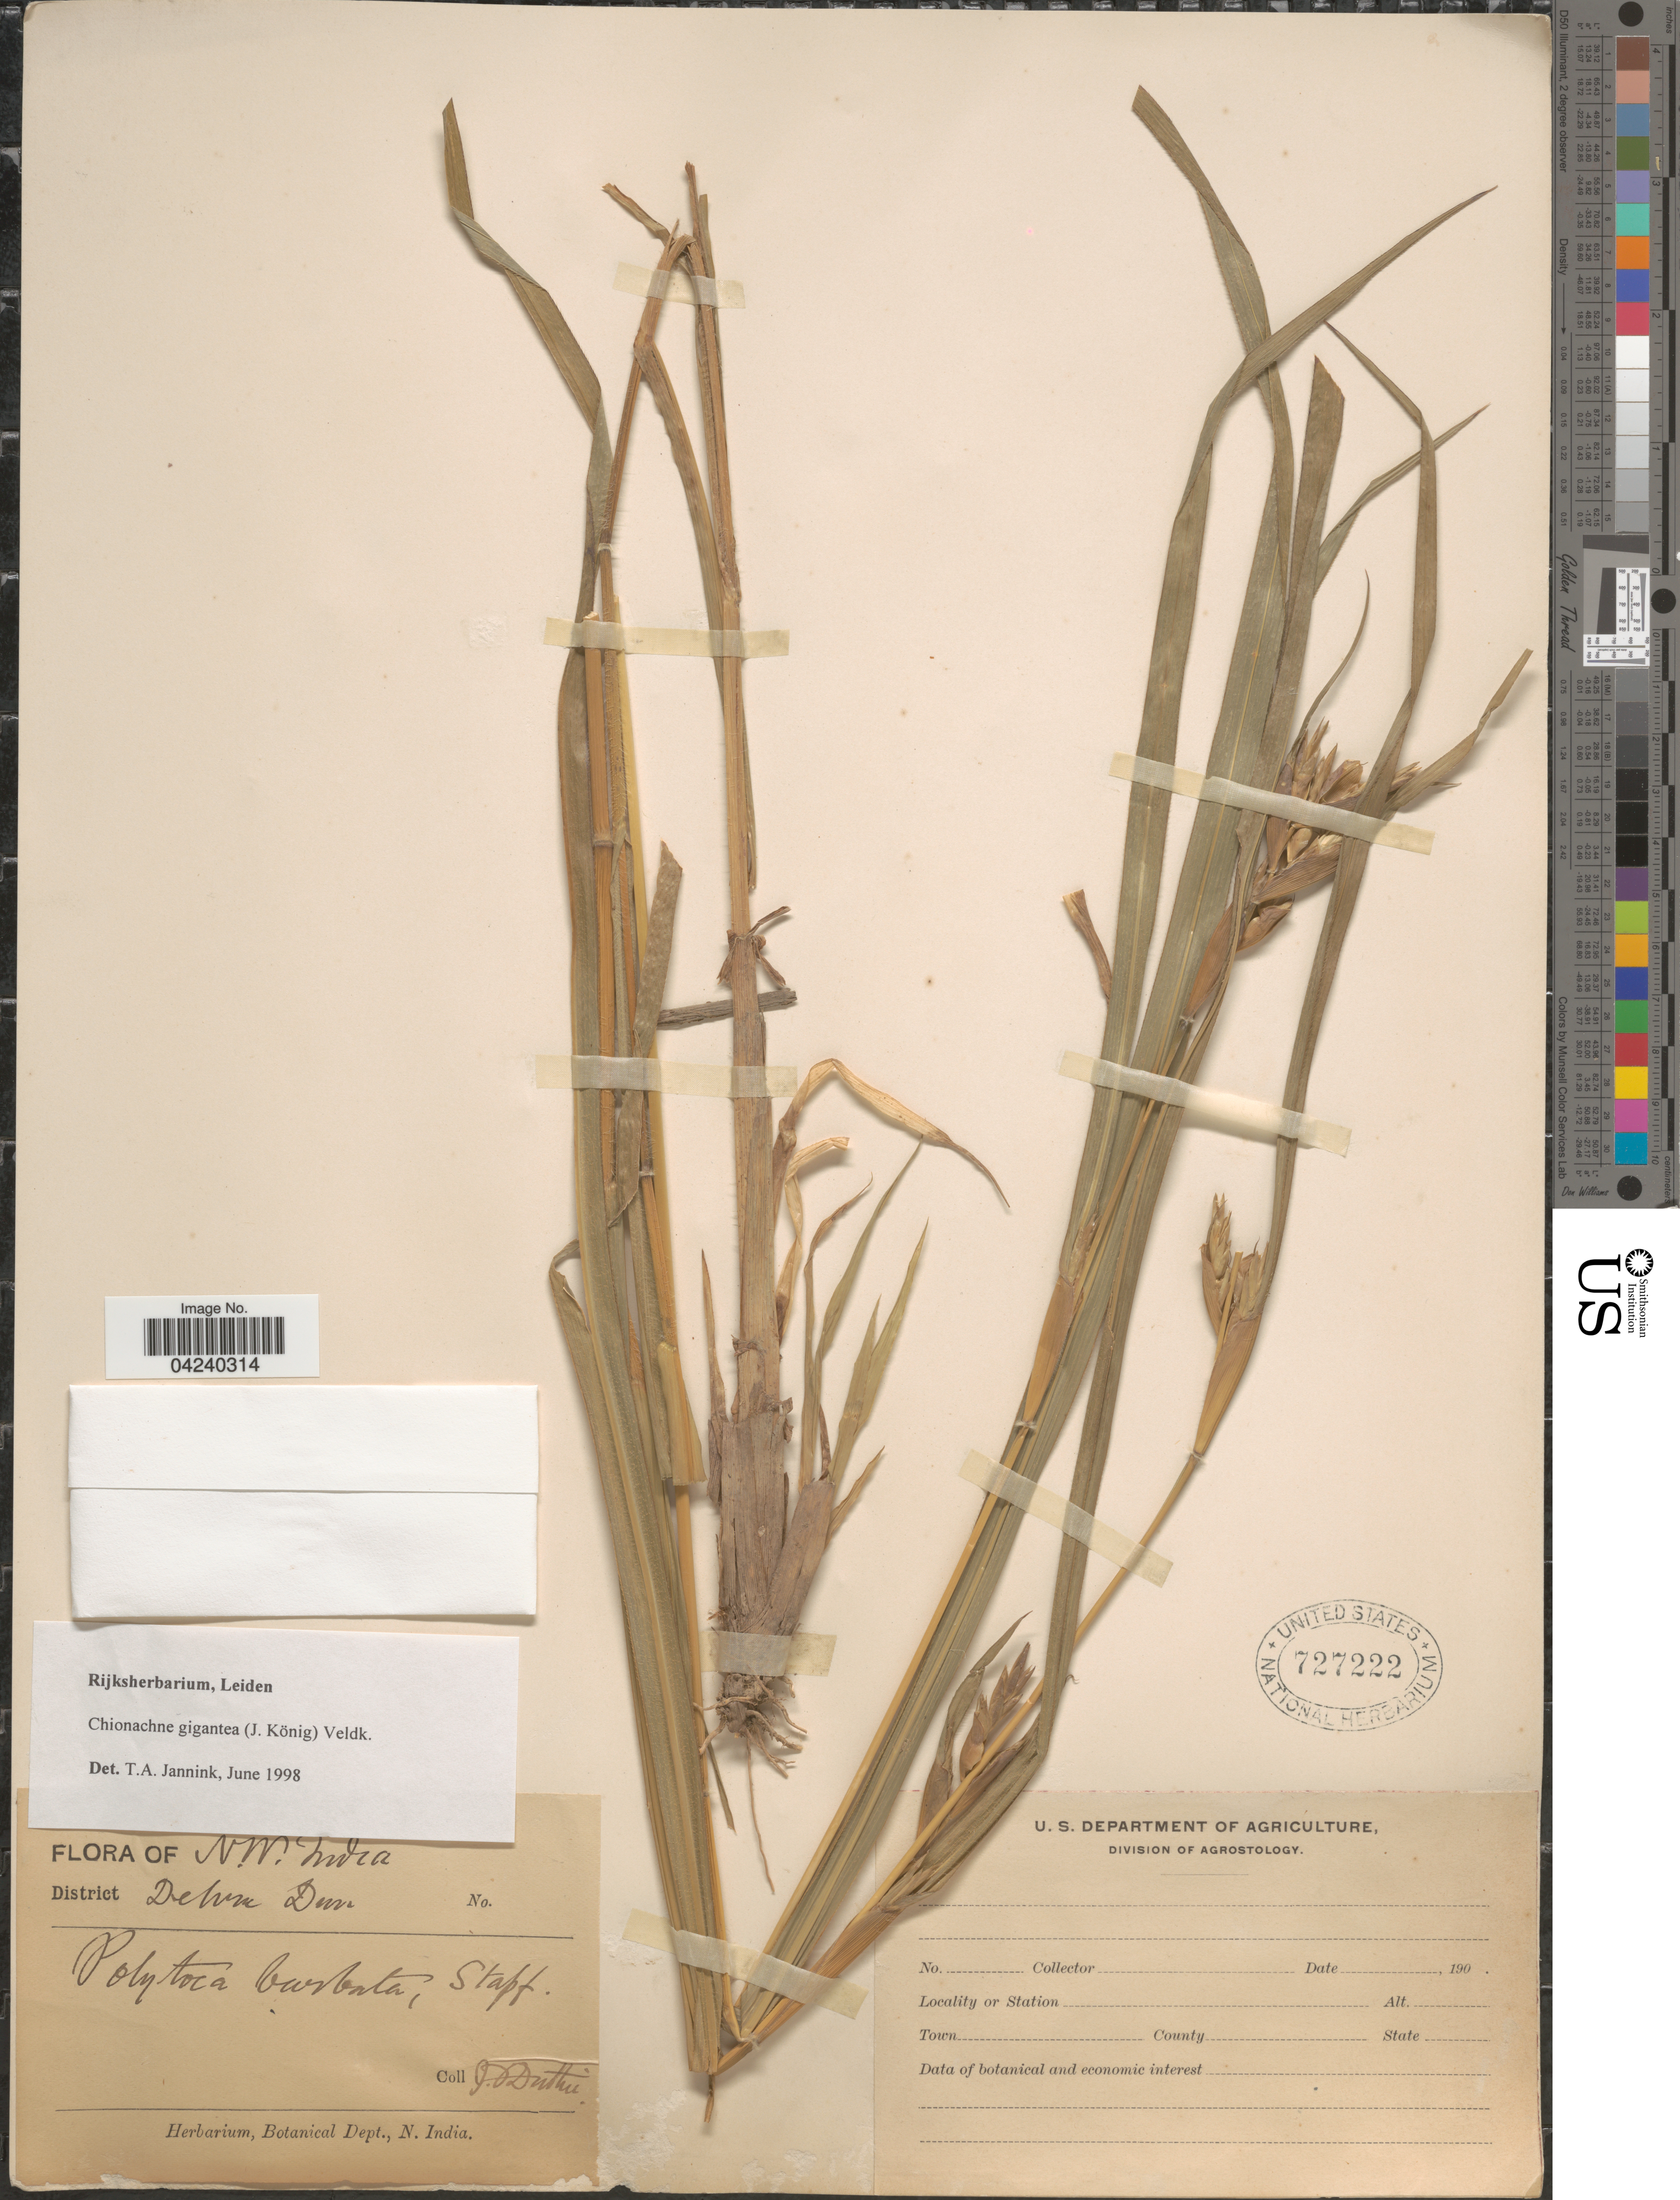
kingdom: Plantae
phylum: Tracheophyta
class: Liliopsida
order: Poales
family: Poaceae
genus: Chionachne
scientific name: Chionachne gigantea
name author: (J. Koenig) Veldkamp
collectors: J. F. Duthie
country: India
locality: N.W. India. District Dehra Dun.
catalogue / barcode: US 727222